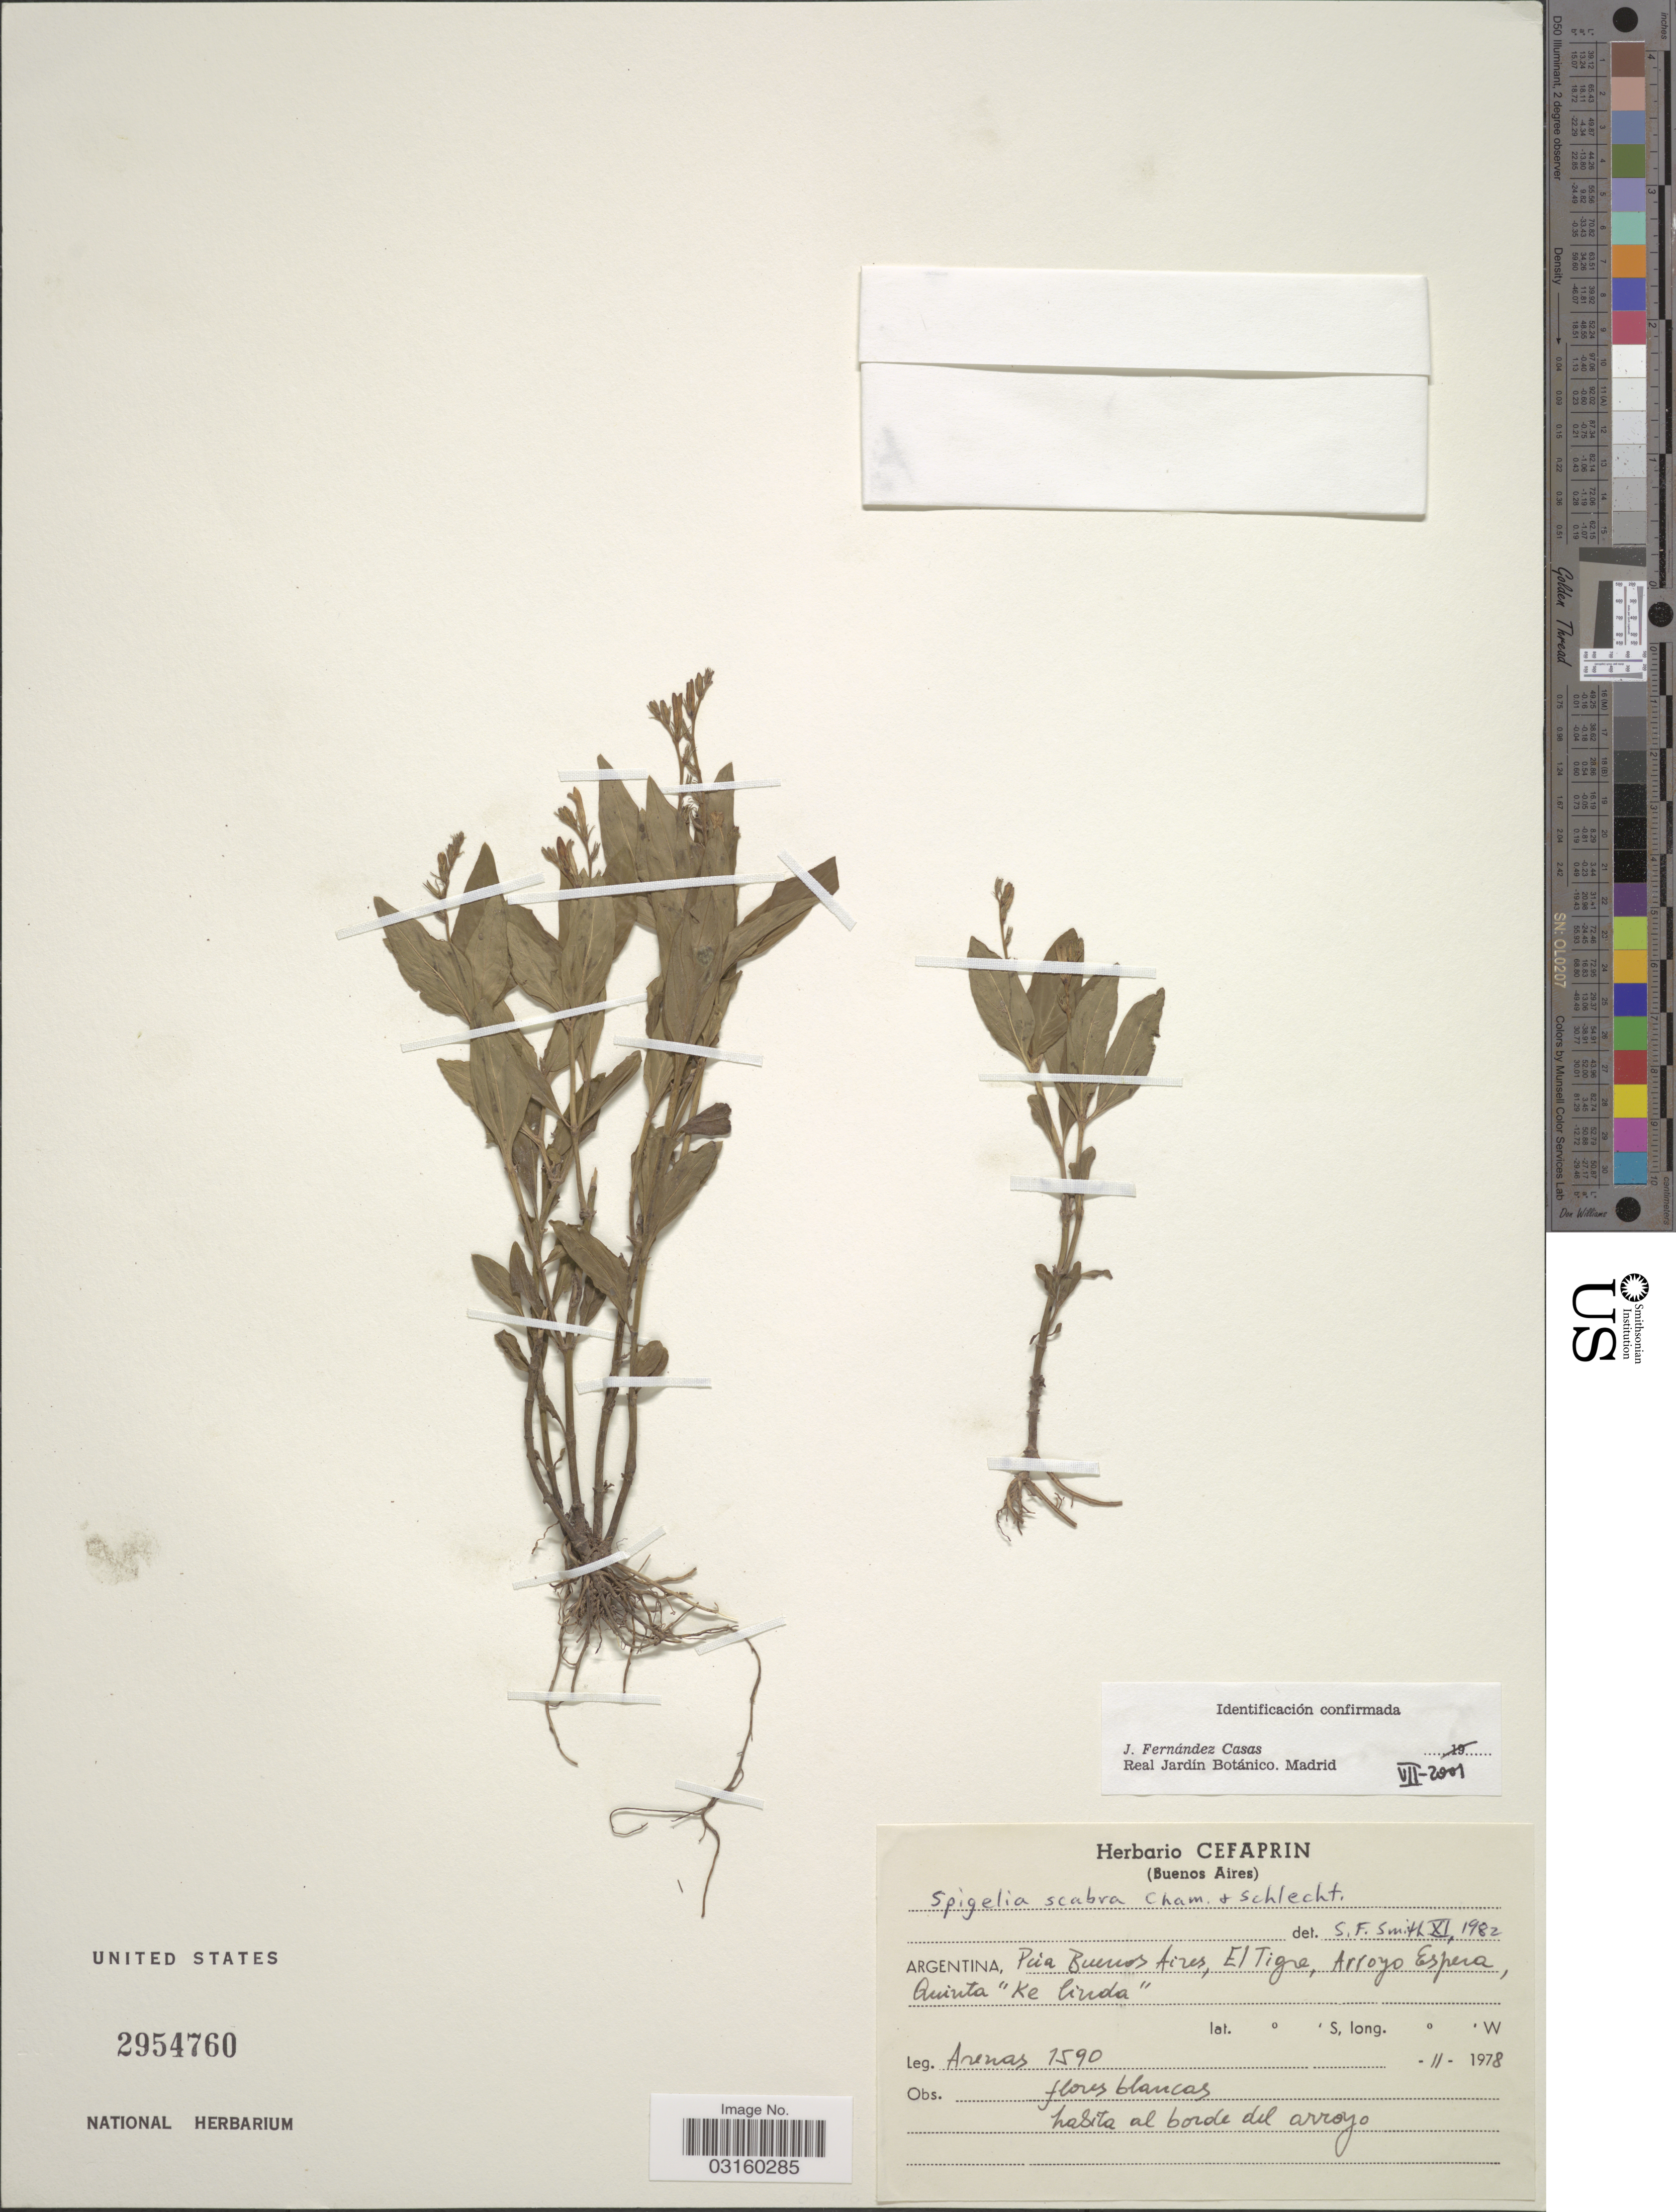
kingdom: Plantae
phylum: Tracheophyta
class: Magnoliopsida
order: Gentianales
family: Loganiaceae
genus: Spigelia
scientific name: Spigelia scabra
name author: Cham. & Schltdl.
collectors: Arenas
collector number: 1590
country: Argentina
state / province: Buenos Aires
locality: Pcia. Buenos Aires, El Tigre, Arroyo Espera, Quinta, "Ke lirida".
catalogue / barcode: US 2954760